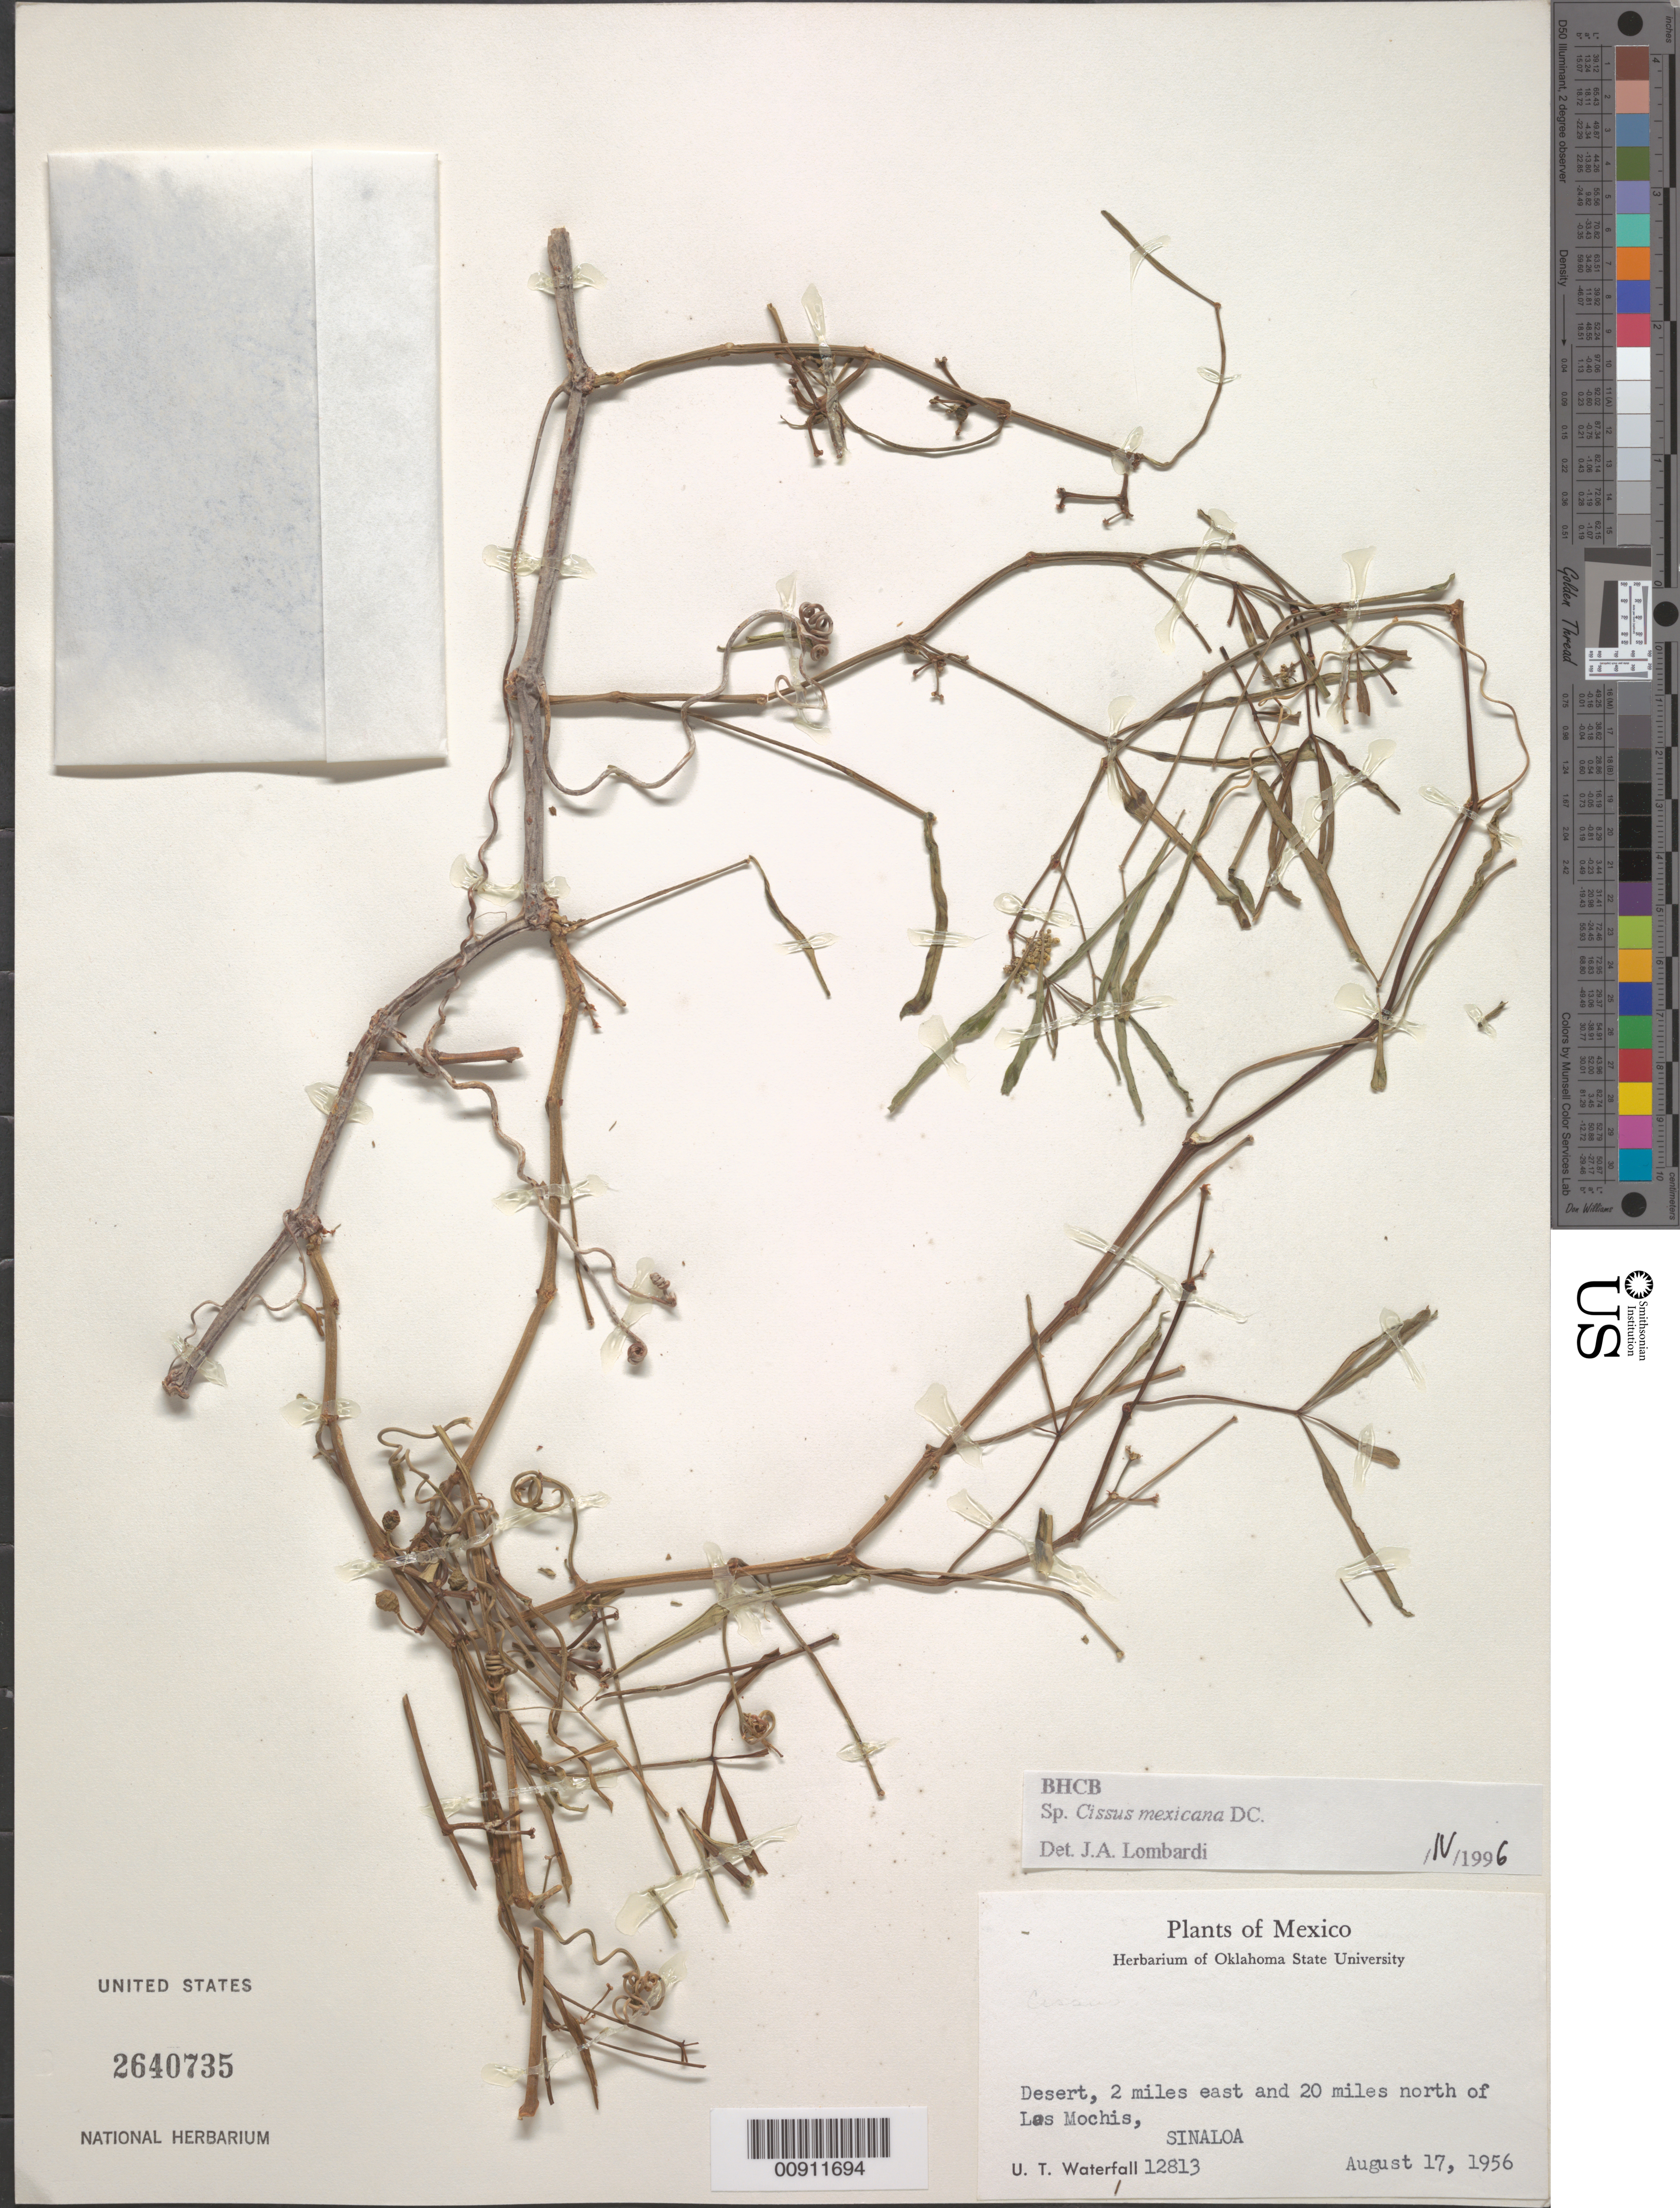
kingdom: Plantae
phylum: Tracheophyta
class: Magnoliopsida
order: Vitales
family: Vitaceae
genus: Cissus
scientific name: Cissus mexicana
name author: DC.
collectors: U. T. Waterfall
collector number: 12813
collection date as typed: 17 Aug 1956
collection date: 1956-08-17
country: Mexico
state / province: Sinaloa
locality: Desert, 2 miles east and 20 miles north of Los Mochis, Sinaloa.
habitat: Desert.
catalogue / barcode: US 2640735